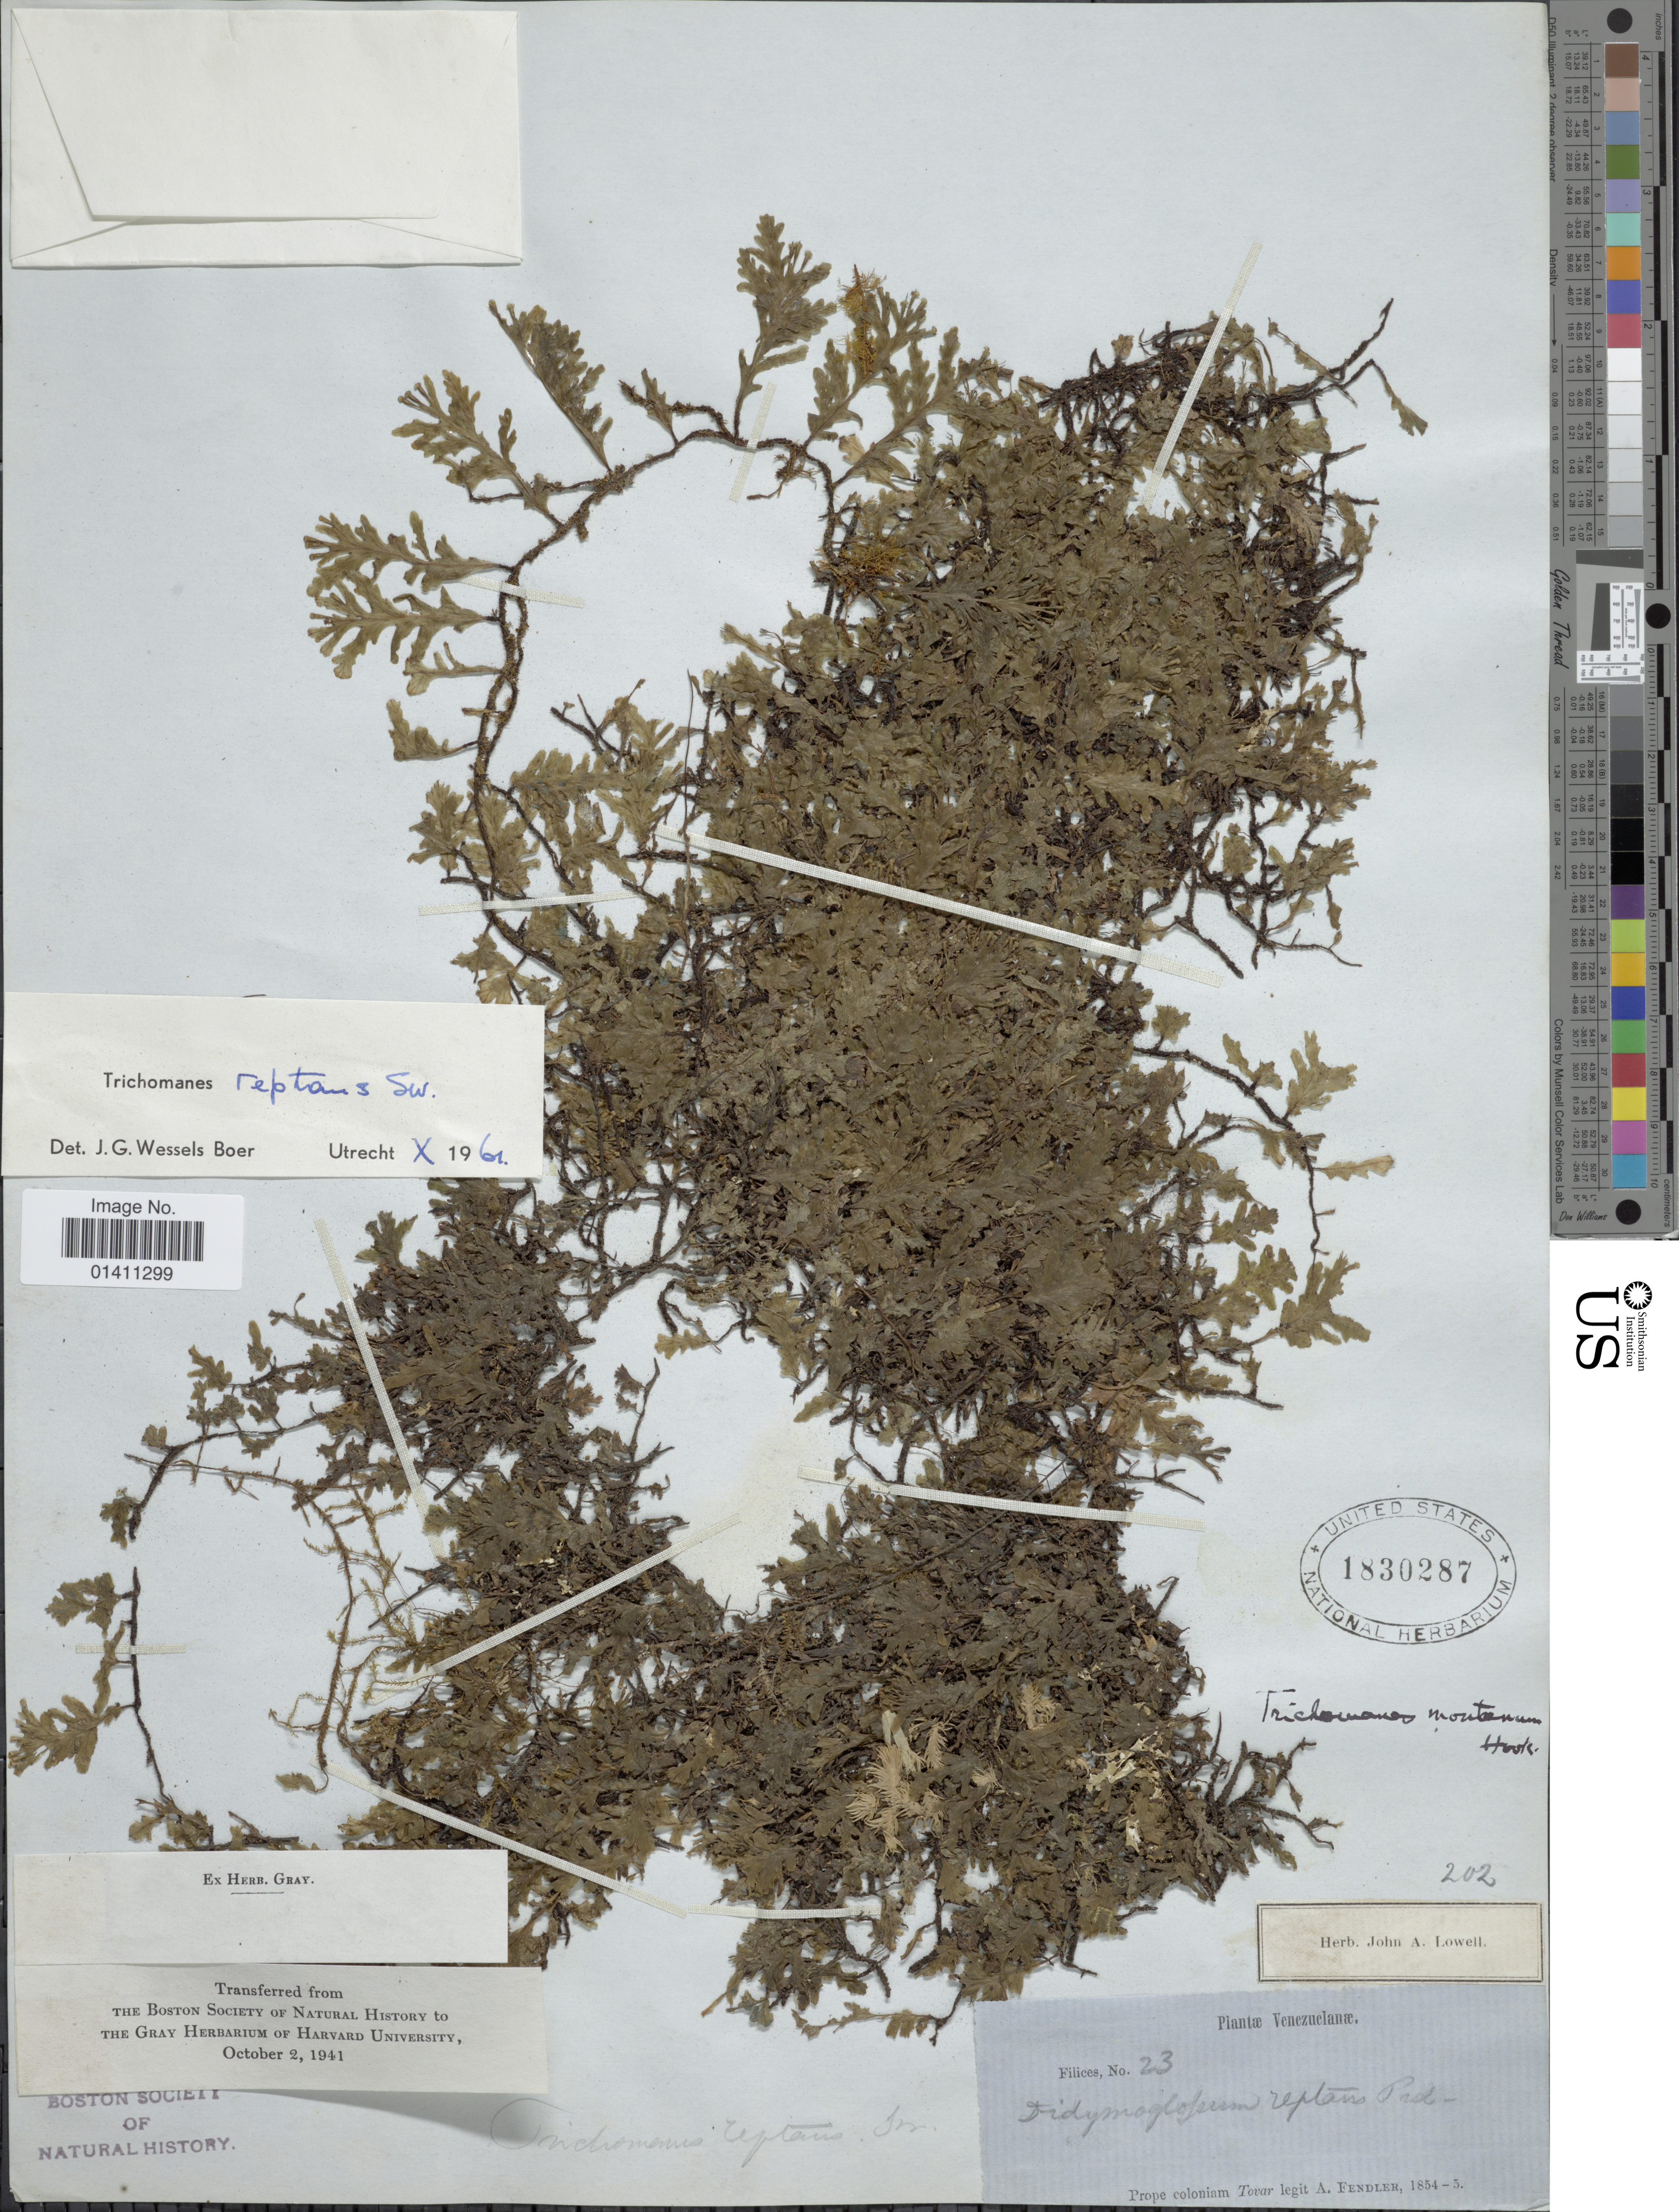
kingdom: Plantae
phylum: Tracheophyta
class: Polypodiopsida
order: Hymenophyllales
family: Hymenophyllaceae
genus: Didymoglossum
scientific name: Didymoglossum reptans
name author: (Sw.) C. Presl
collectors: A. Fendler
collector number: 23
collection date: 1854/1855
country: Venezuela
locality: Prope coloniam Tovar. Felices.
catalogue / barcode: US 1830287